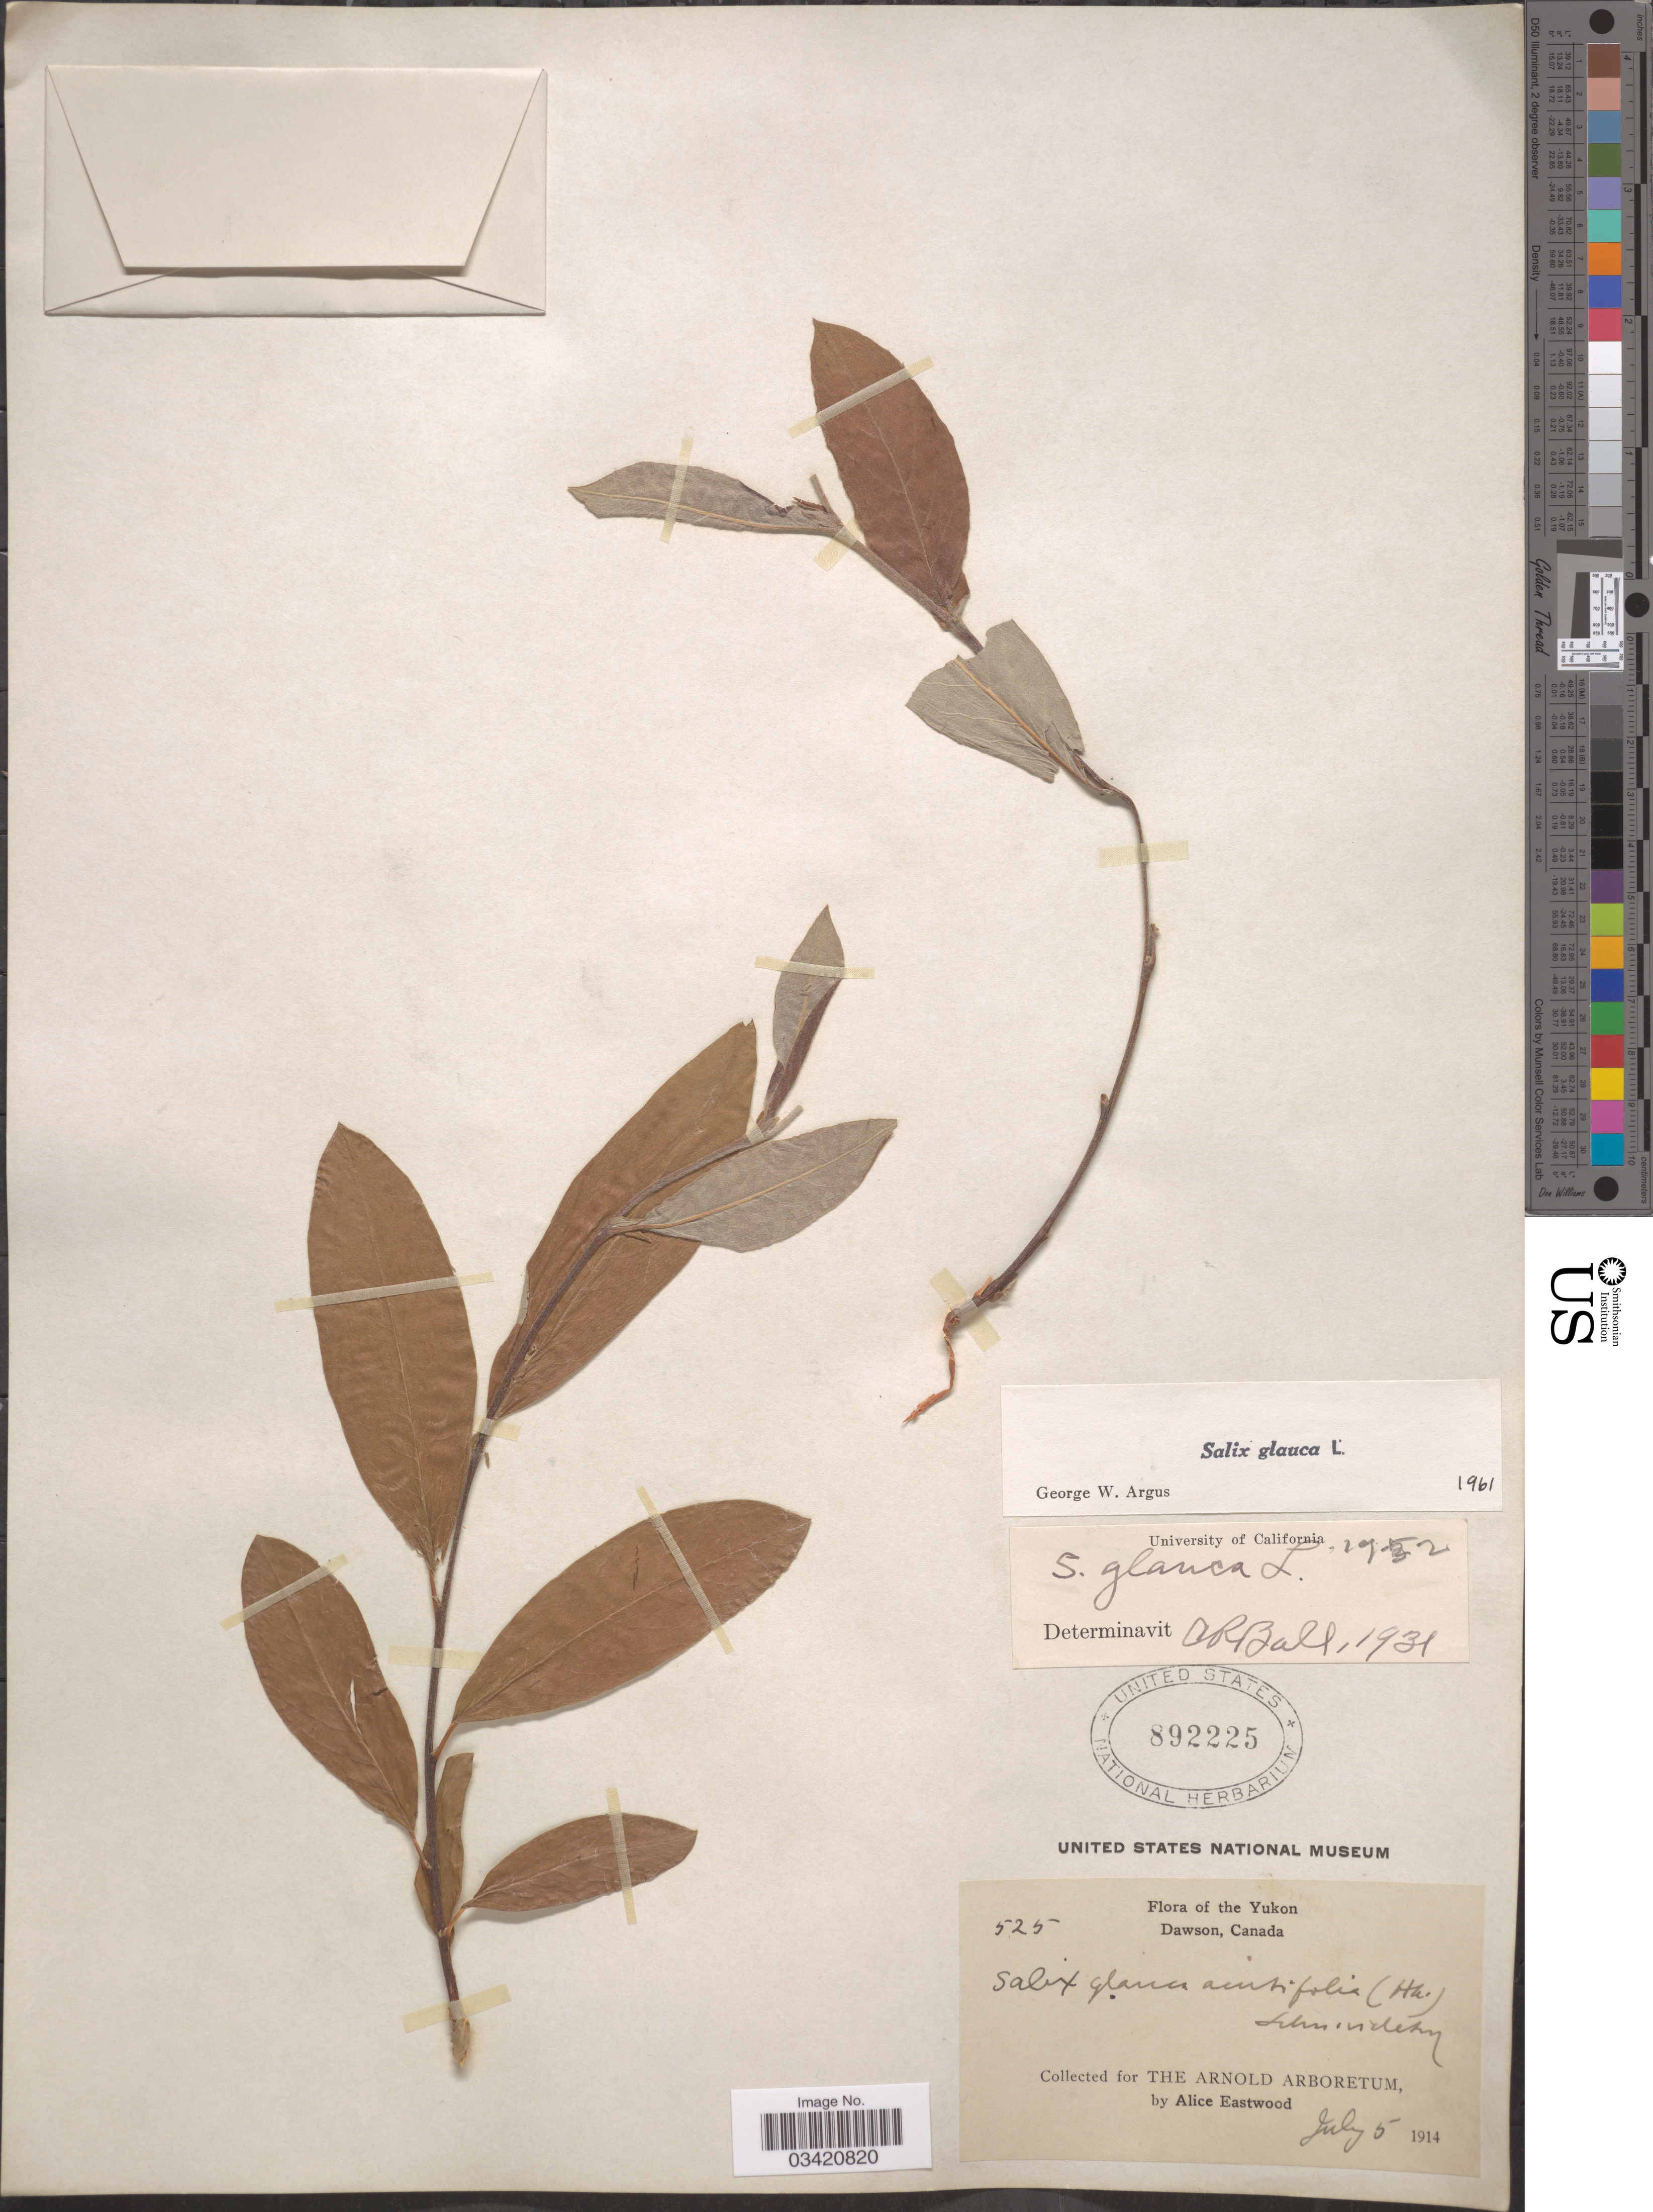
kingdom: Plantae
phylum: Tracheophyta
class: Magnoliopsida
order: Malpighiales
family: Salicaceae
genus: Salix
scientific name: Salix glauca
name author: L.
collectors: A. Eastwood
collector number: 525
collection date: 1914-07-05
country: Canada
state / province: Yukon Territory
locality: Yukon. Dawson.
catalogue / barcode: US 892225